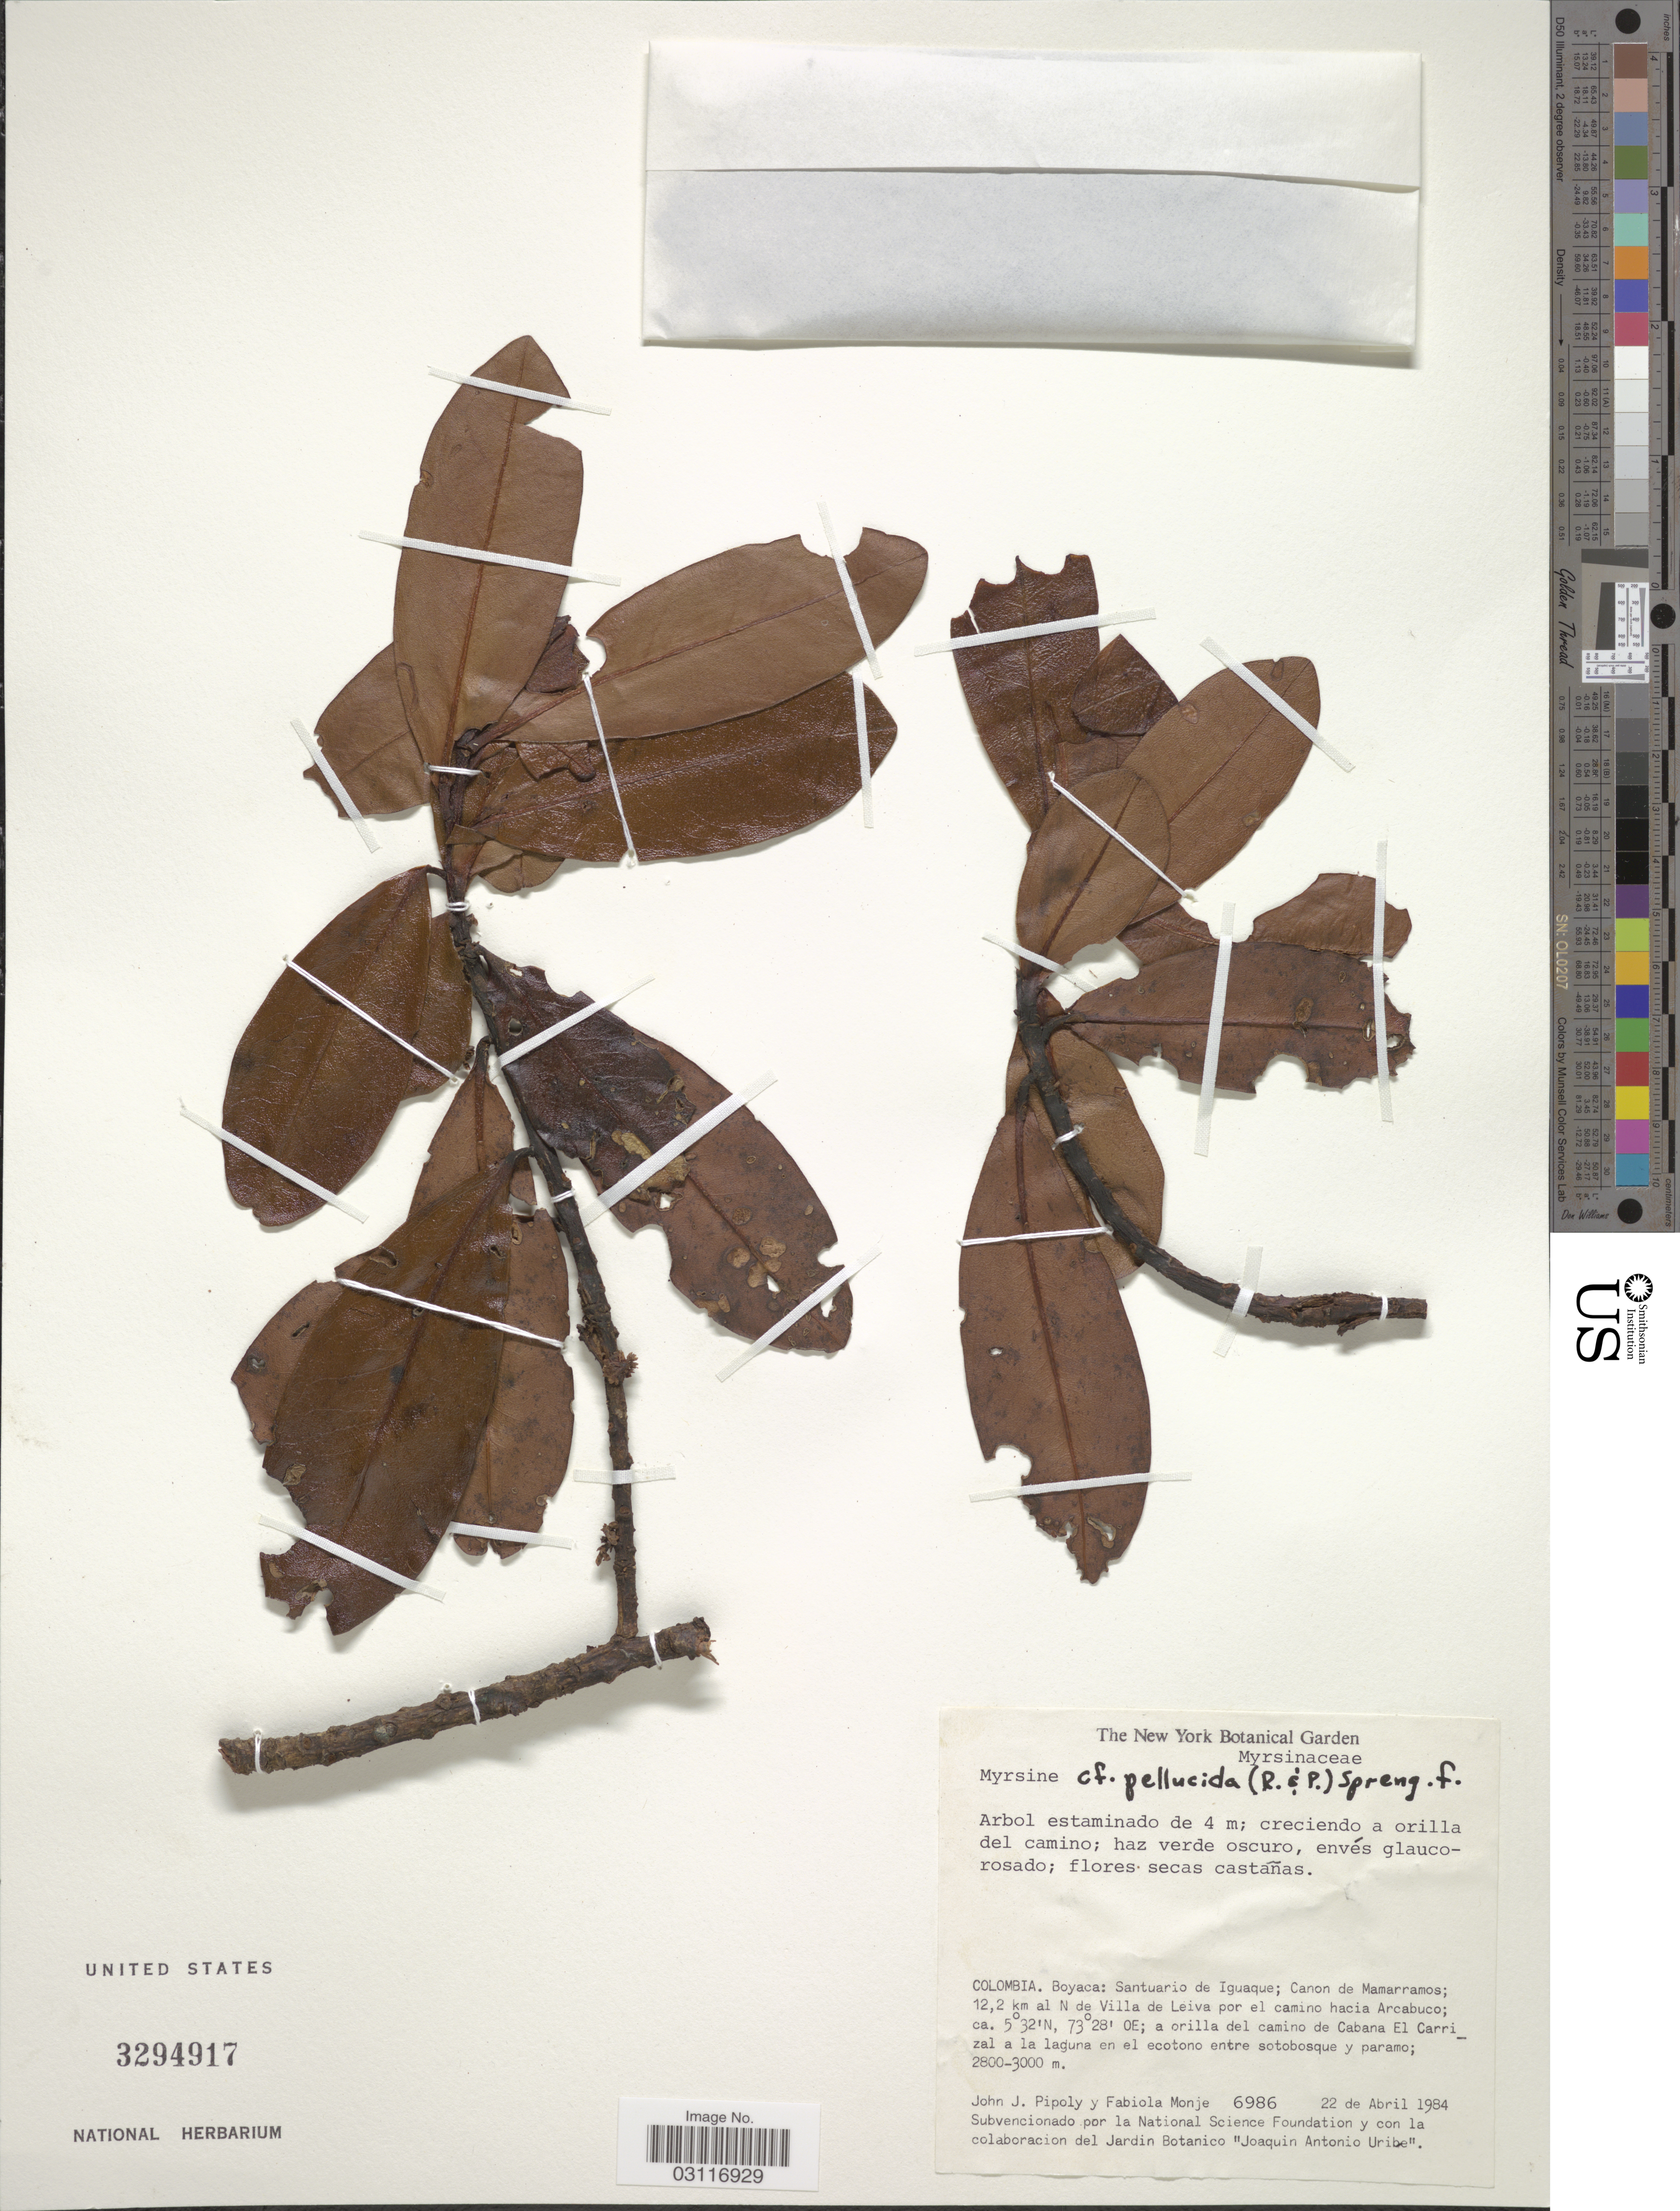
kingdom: Plantae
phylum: Tracheophyta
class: Magnoliopsida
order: Ericales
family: Primulaceae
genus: Myrsine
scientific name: Myrsine pellucida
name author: (Ruiz & Pav.) Spreng.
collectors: J. J. Pipoly & F. Monje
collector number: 6986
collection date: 1984-04-22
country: Colombia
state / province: Boyacá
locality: Santuario de Iguaque; Canon de Mamarramos; 12.2 km al N de Villa de Leiva por el camino hacia Arcabuco; a orilla del camino de Cabana El Carrizal a la laguna en el ecotono entre sotobosque y paramo.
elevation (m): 2800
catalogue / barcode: US 3294917